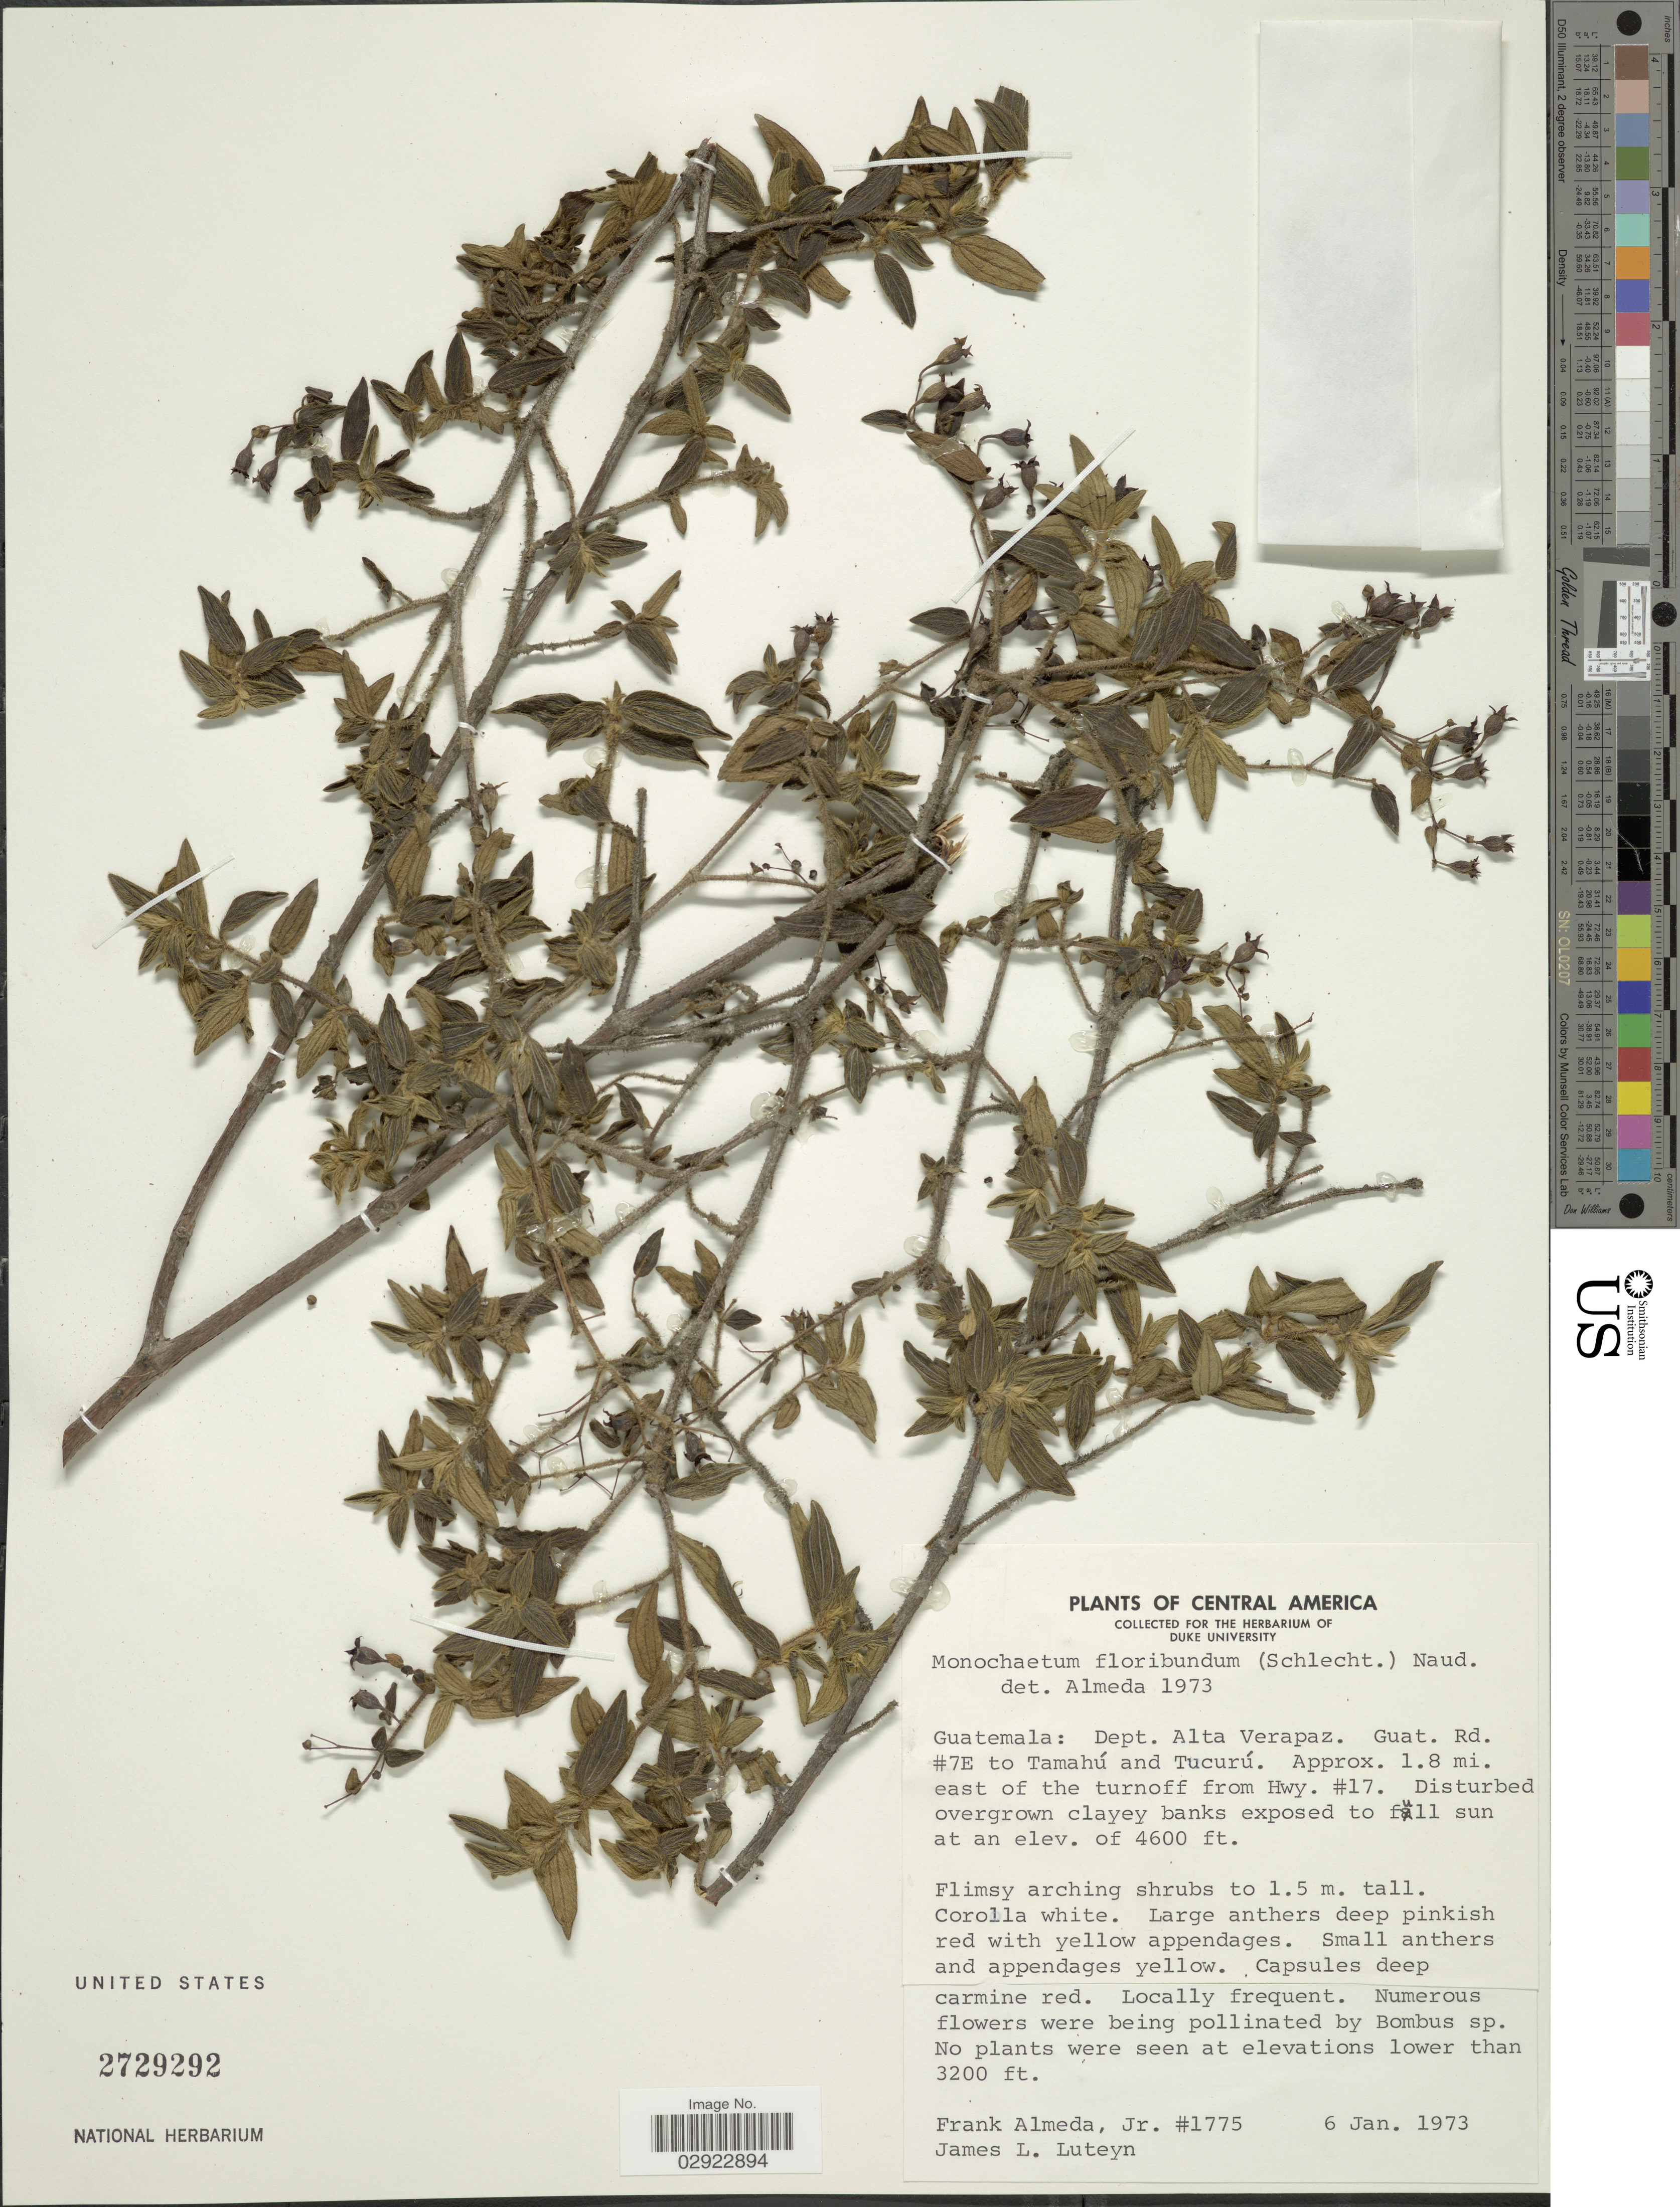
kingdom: Plantae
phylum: Tracheophyta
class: Magnoliopsida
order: Myrtales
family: Melastomataceae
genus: Monochaetum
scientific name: Monochaetum floribundum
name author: (Schltdl.) Naudin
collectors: F. Almeda & J. L. Luteyn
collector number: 1775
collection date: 1973-01-06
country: Guatemala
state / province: Alta Verapaz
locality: Alta Verapaz. Guat. Rd. #7E to Tamahú and Tucurú. Approx. 1.8 mi. east of the turnoff from Hwy. #17.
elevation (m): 1402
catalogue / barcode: US 2729292